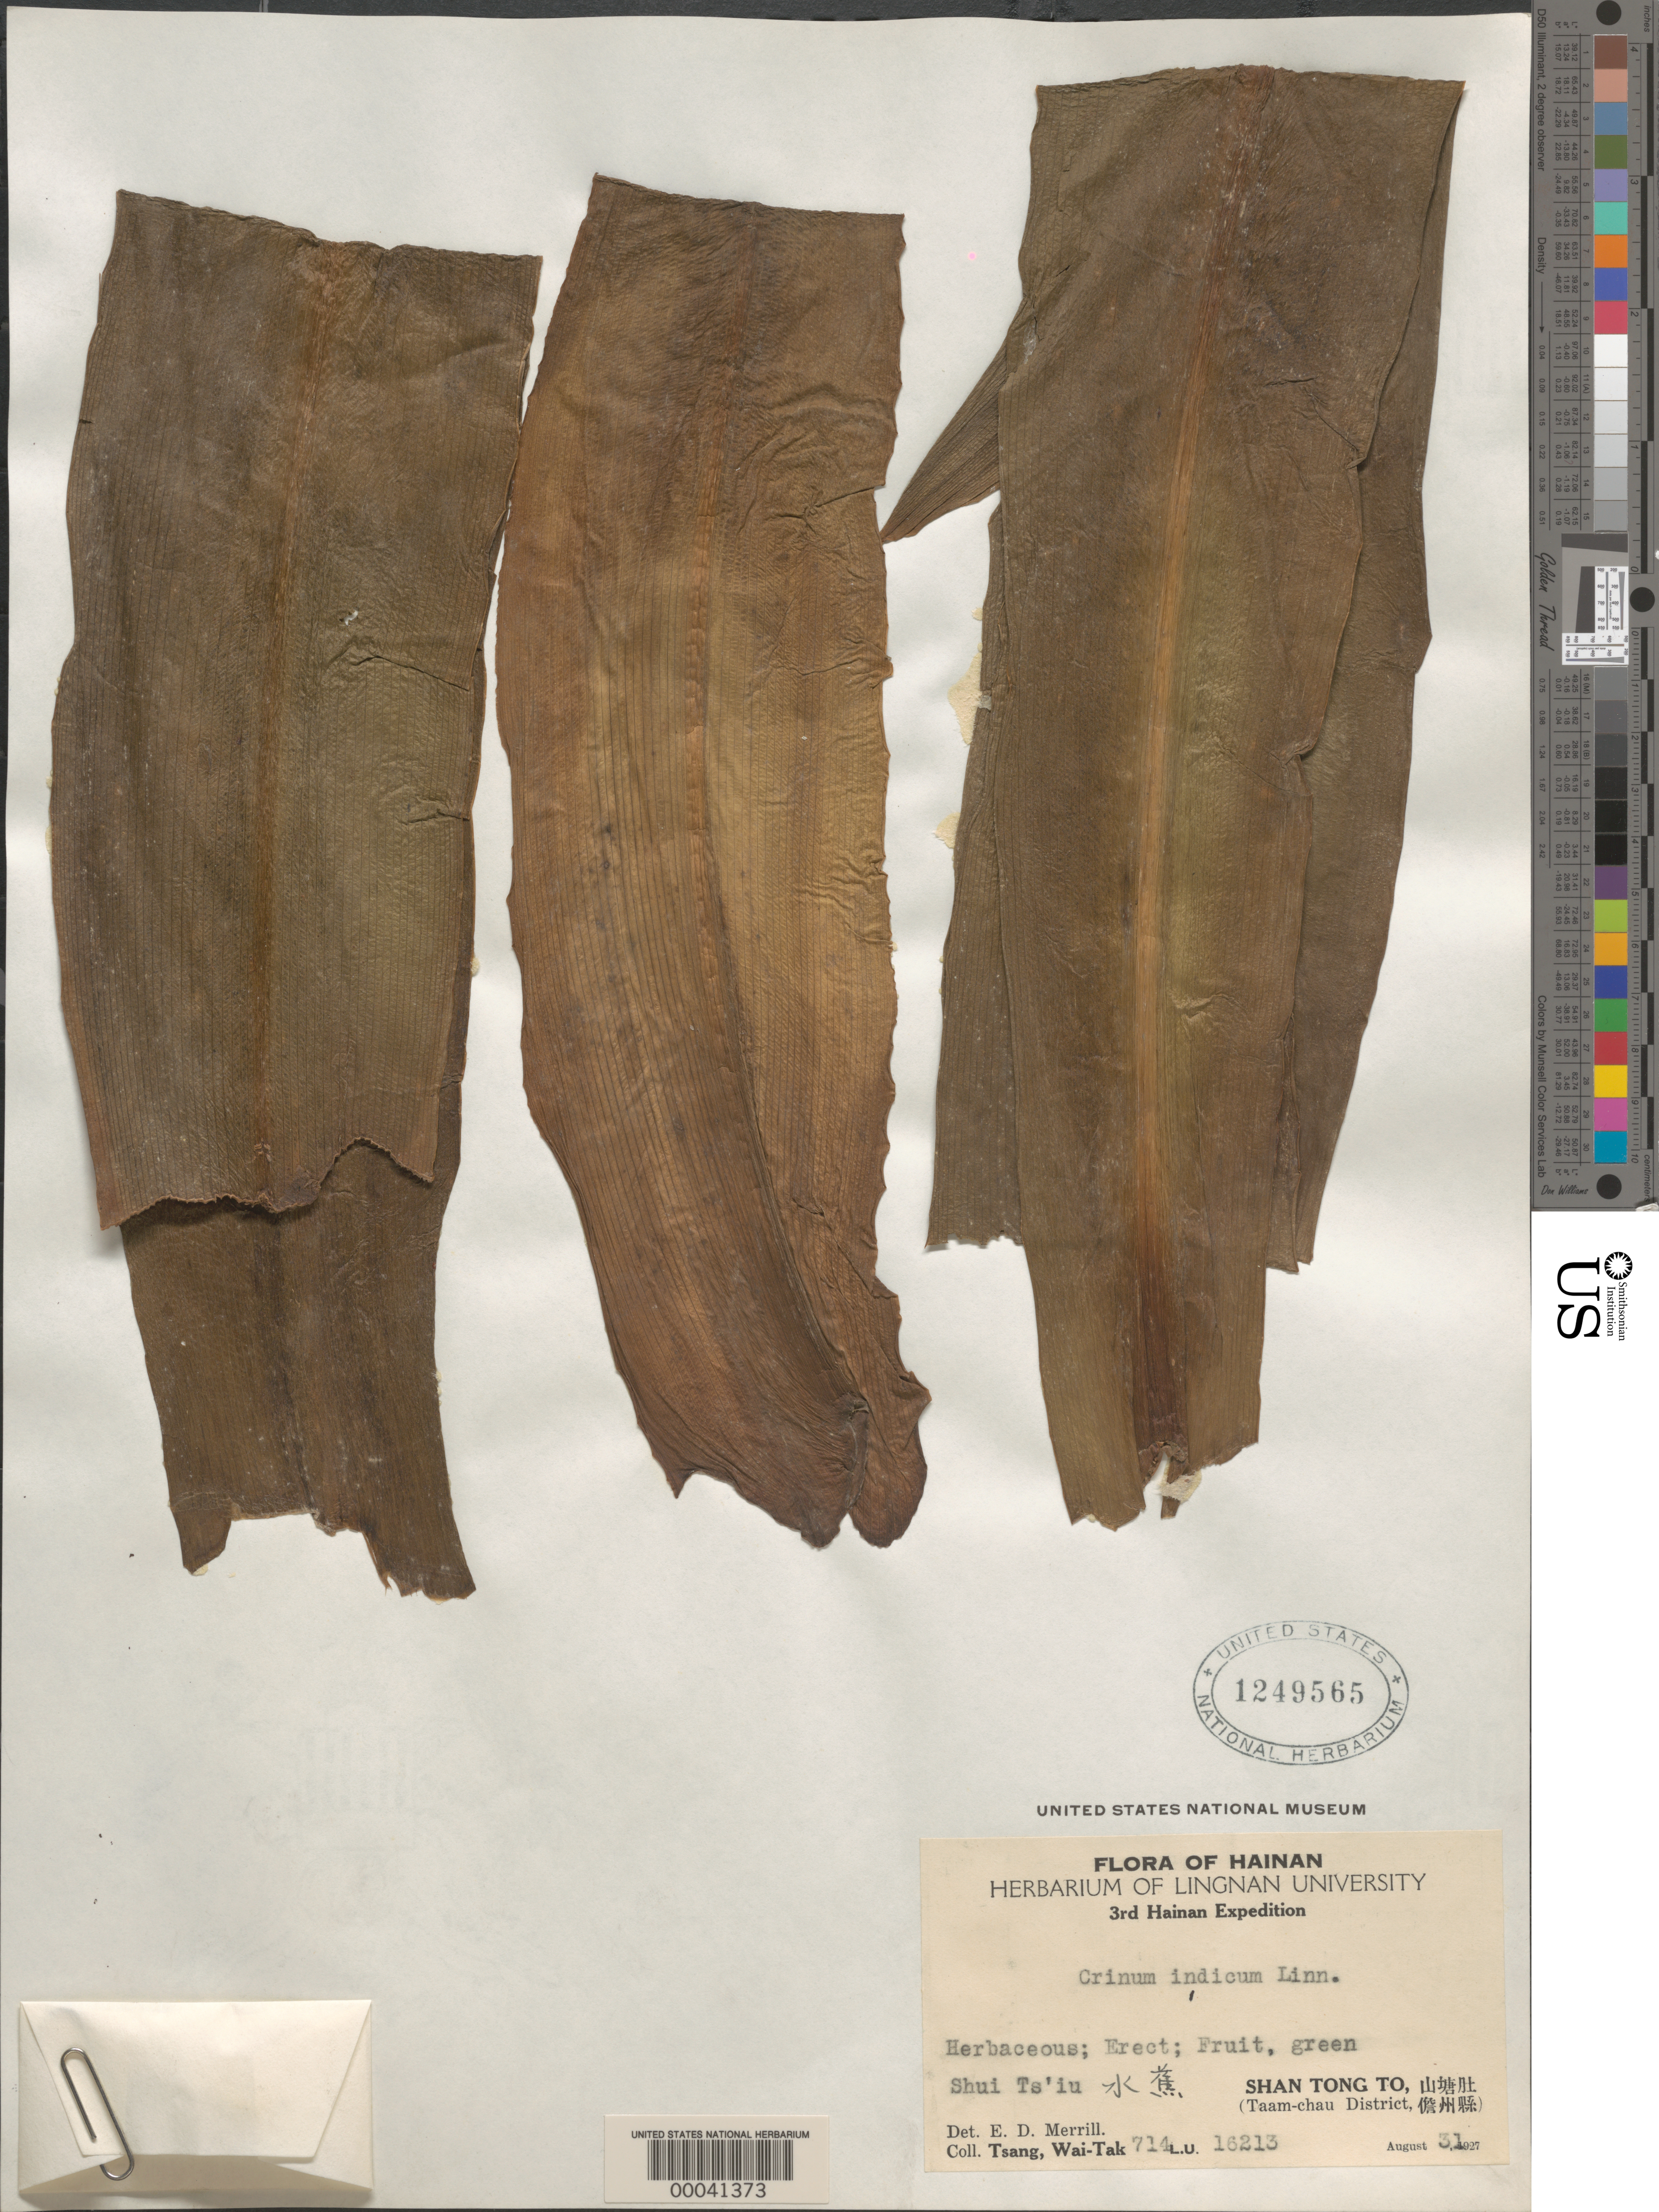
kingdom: Plantae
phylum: Tracheophyta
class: Liliopsida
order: Asparagales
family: Amaryllidaceae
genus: Crinum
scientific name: Crinum indicum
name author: L.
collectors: W. T. Tsang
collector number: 714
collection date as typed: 31 Aug 1927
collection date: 1927-08-31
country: China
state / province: Hainan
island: Hainan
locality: Hainan is, taam-chau dist. shan tong to, shui ts'iu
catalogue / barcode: US 1249565